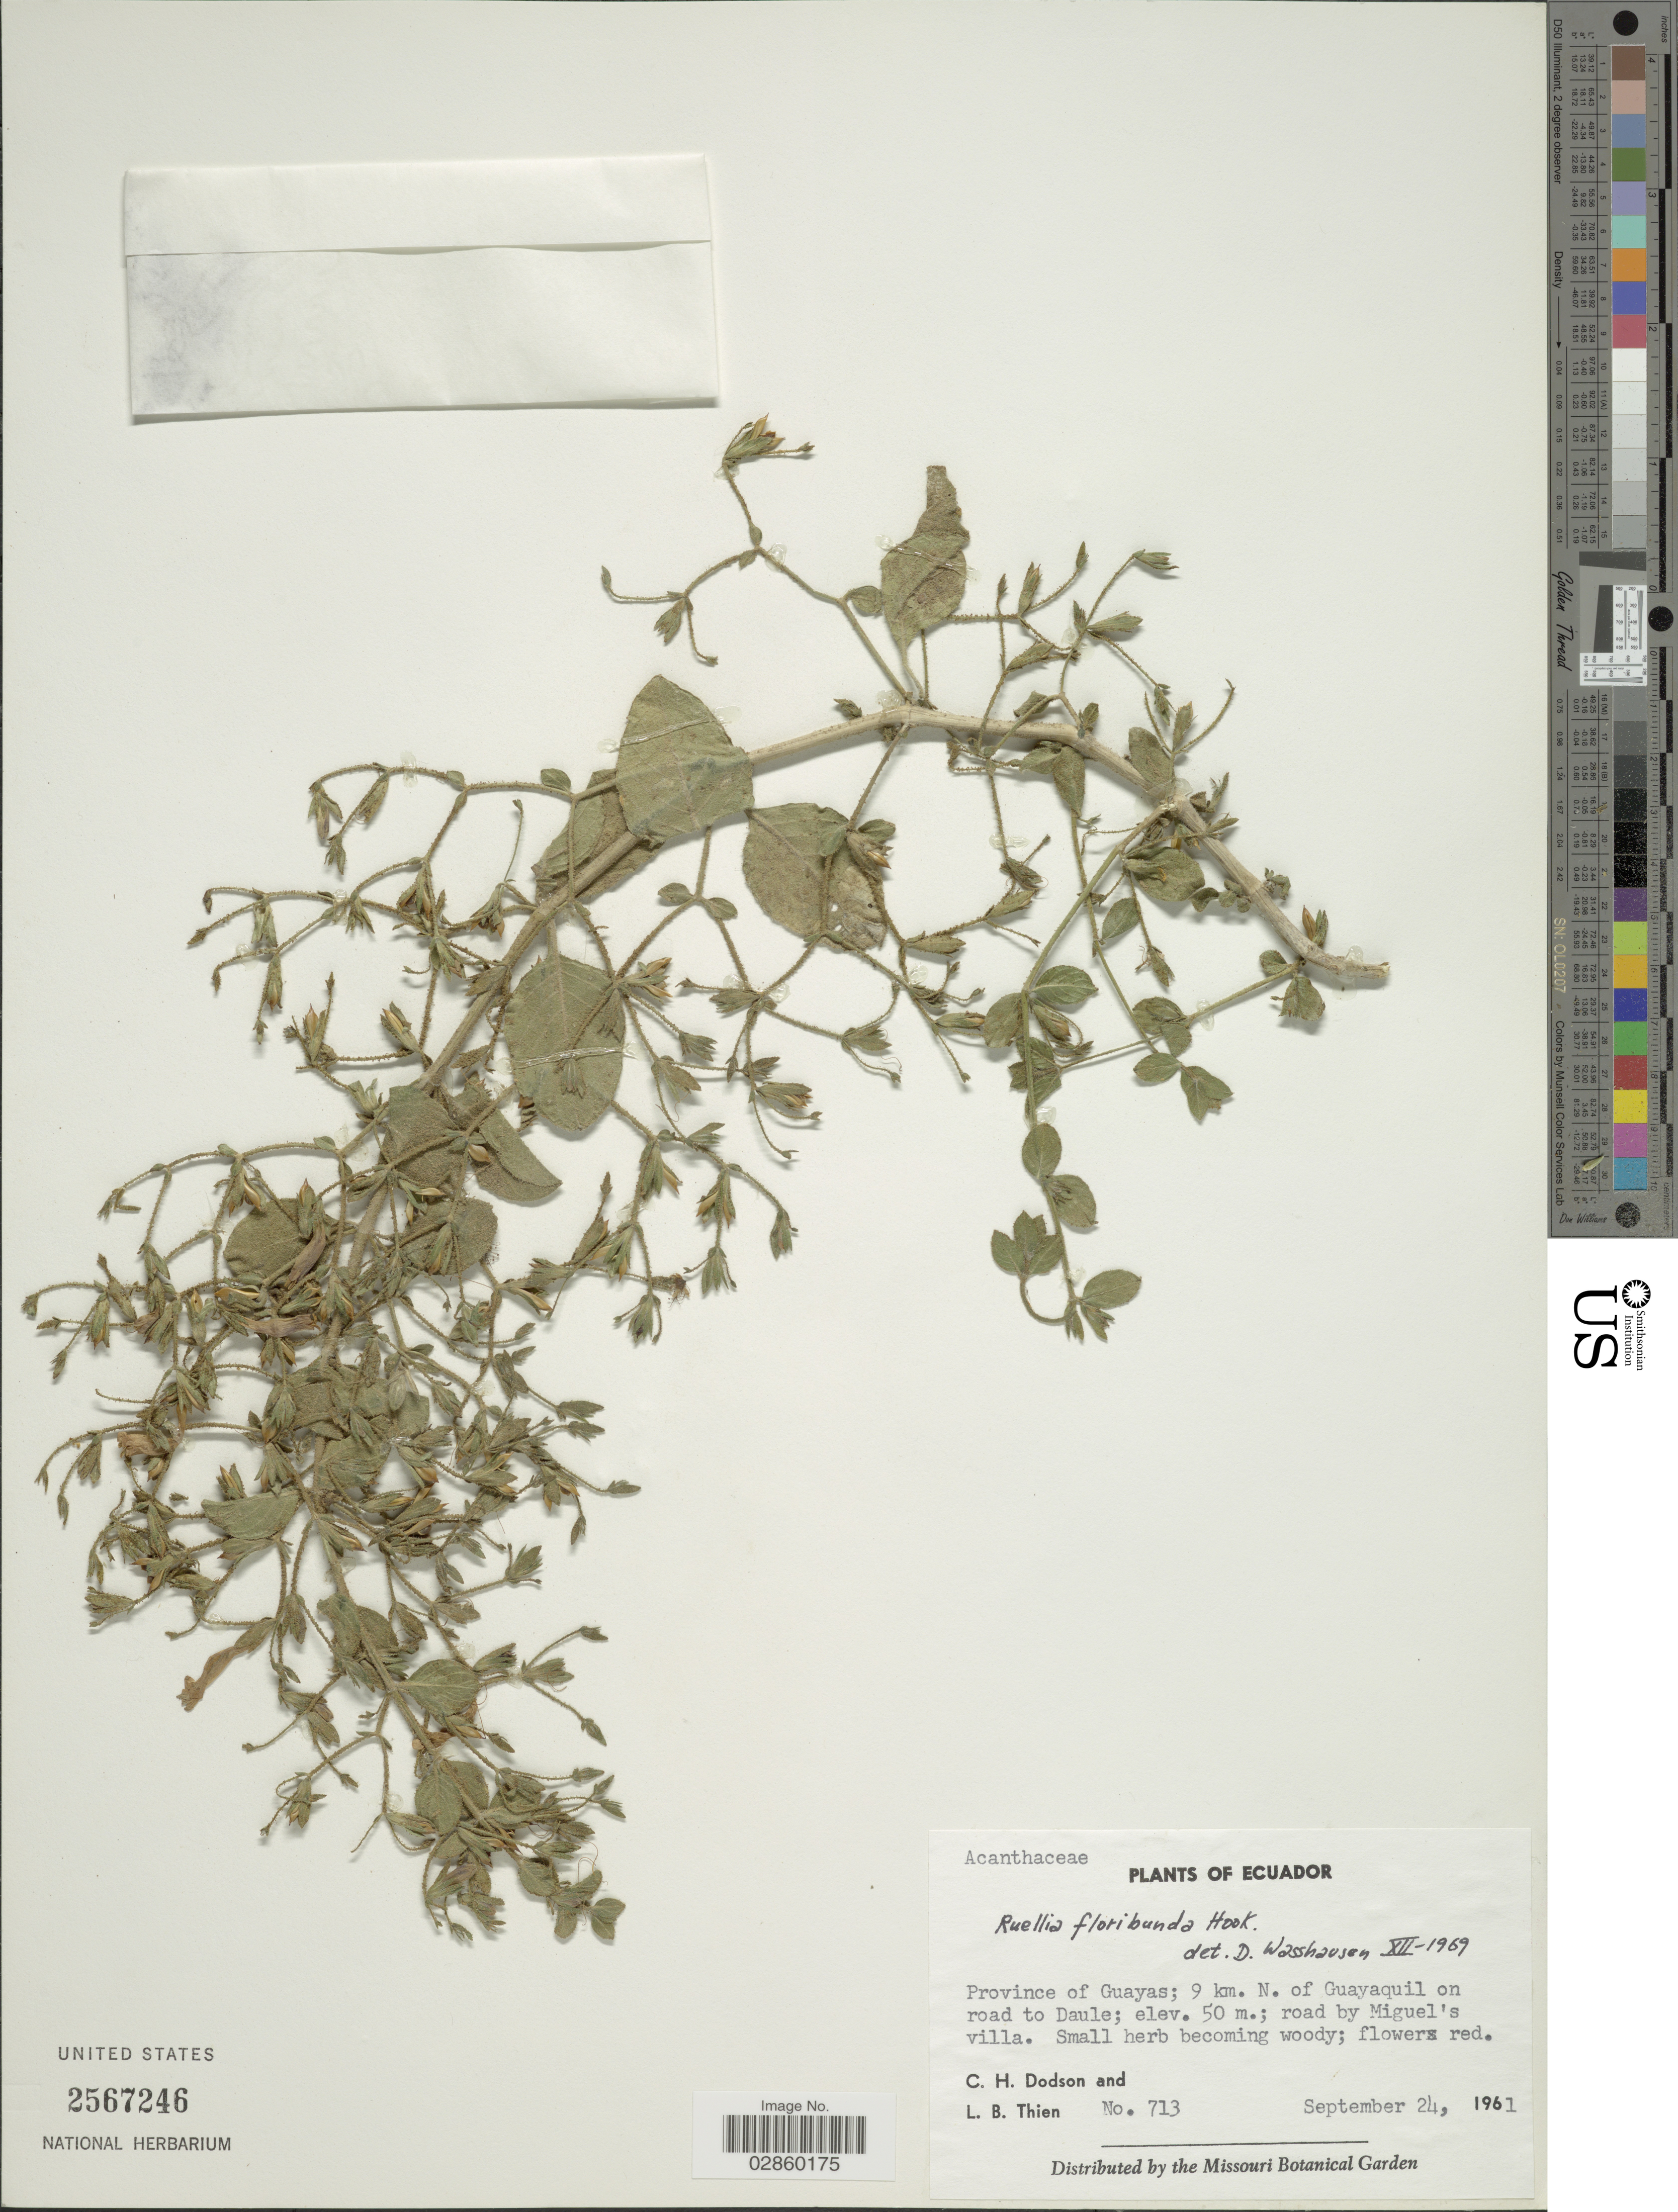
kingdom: Plantae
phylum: Tracheophyta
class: Magnoliopsida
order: Lamiales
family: Acanthaceae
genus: Ruellia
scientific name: Ruellia floribunda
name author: Hook.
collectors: C. H. Dodson & L. Thien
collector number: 713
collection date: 1961-09-24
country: Ecuador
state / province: Guayas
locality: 9 km. N. of Guayaquil on road to Daule, road by Miguel's villa.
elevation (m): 50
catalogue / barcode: US 2567246